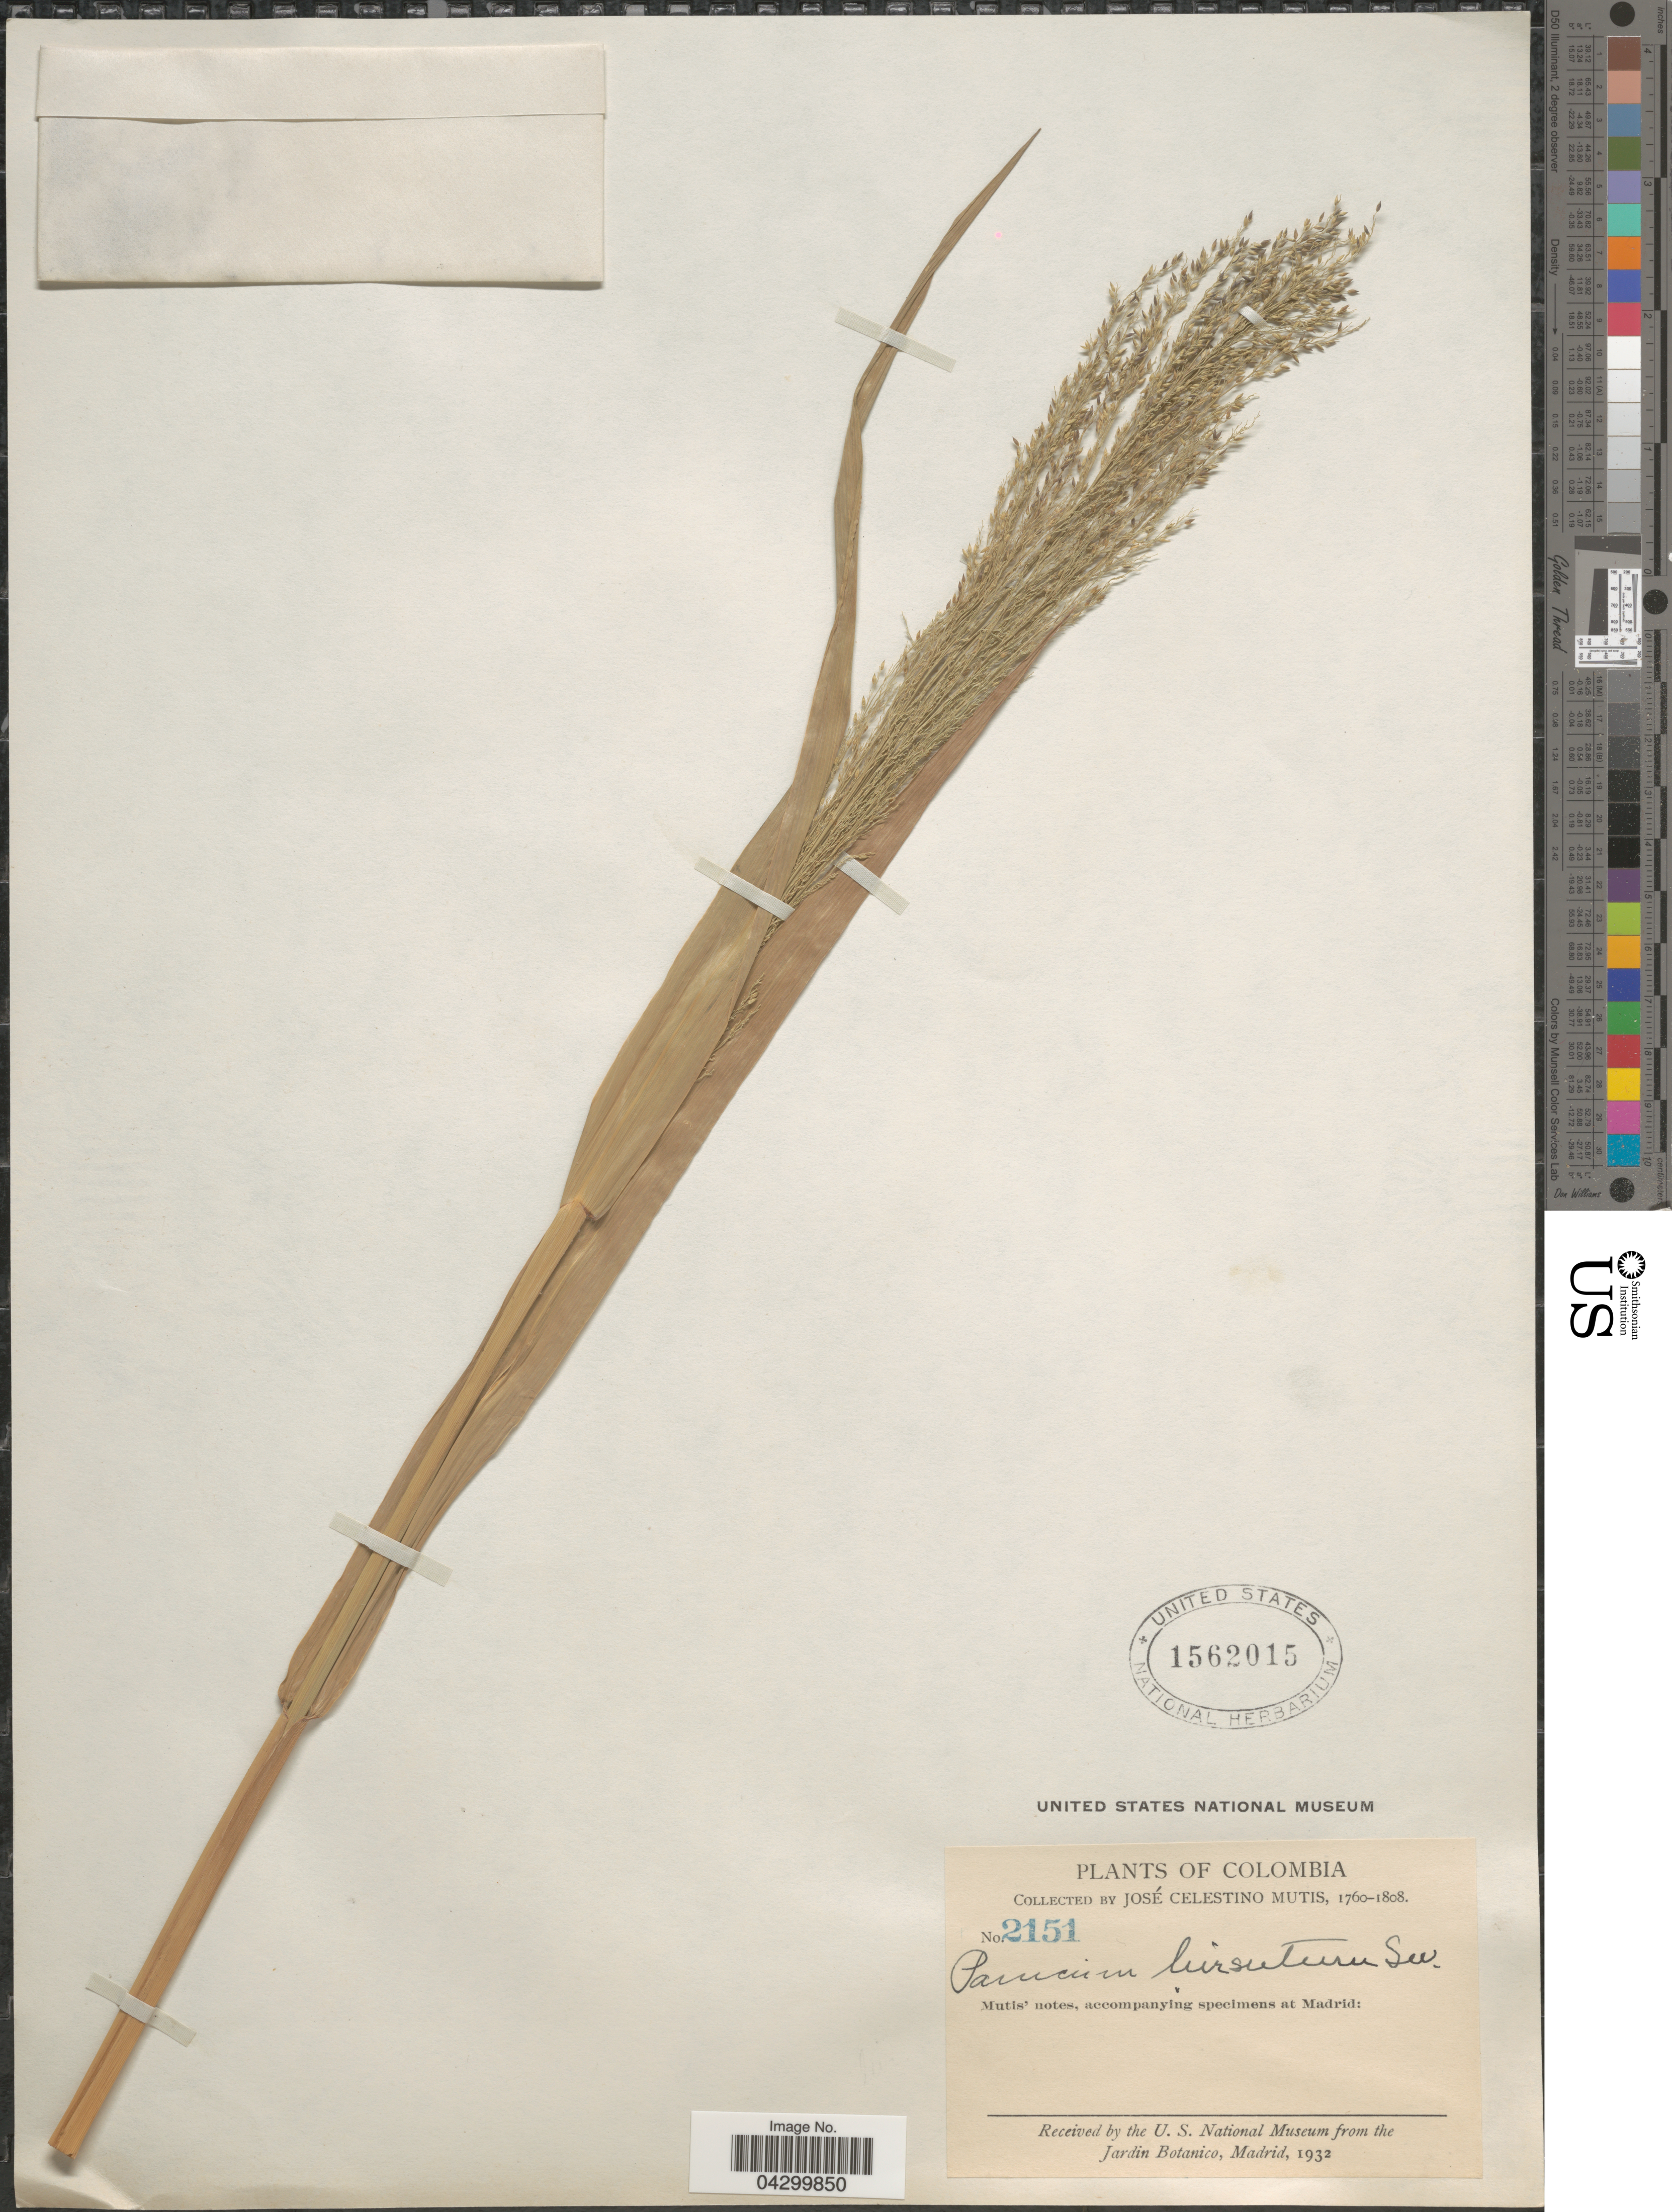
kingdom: Plantae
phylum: Tracheophyta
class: Liliopsida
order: Poales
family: Poaceae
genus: Panicum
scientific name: Panicum hirsutum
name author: Sw.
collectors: J. C. B. Mutis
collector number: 2151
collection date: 1760/1808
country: Colombia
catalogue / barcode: US 1562015